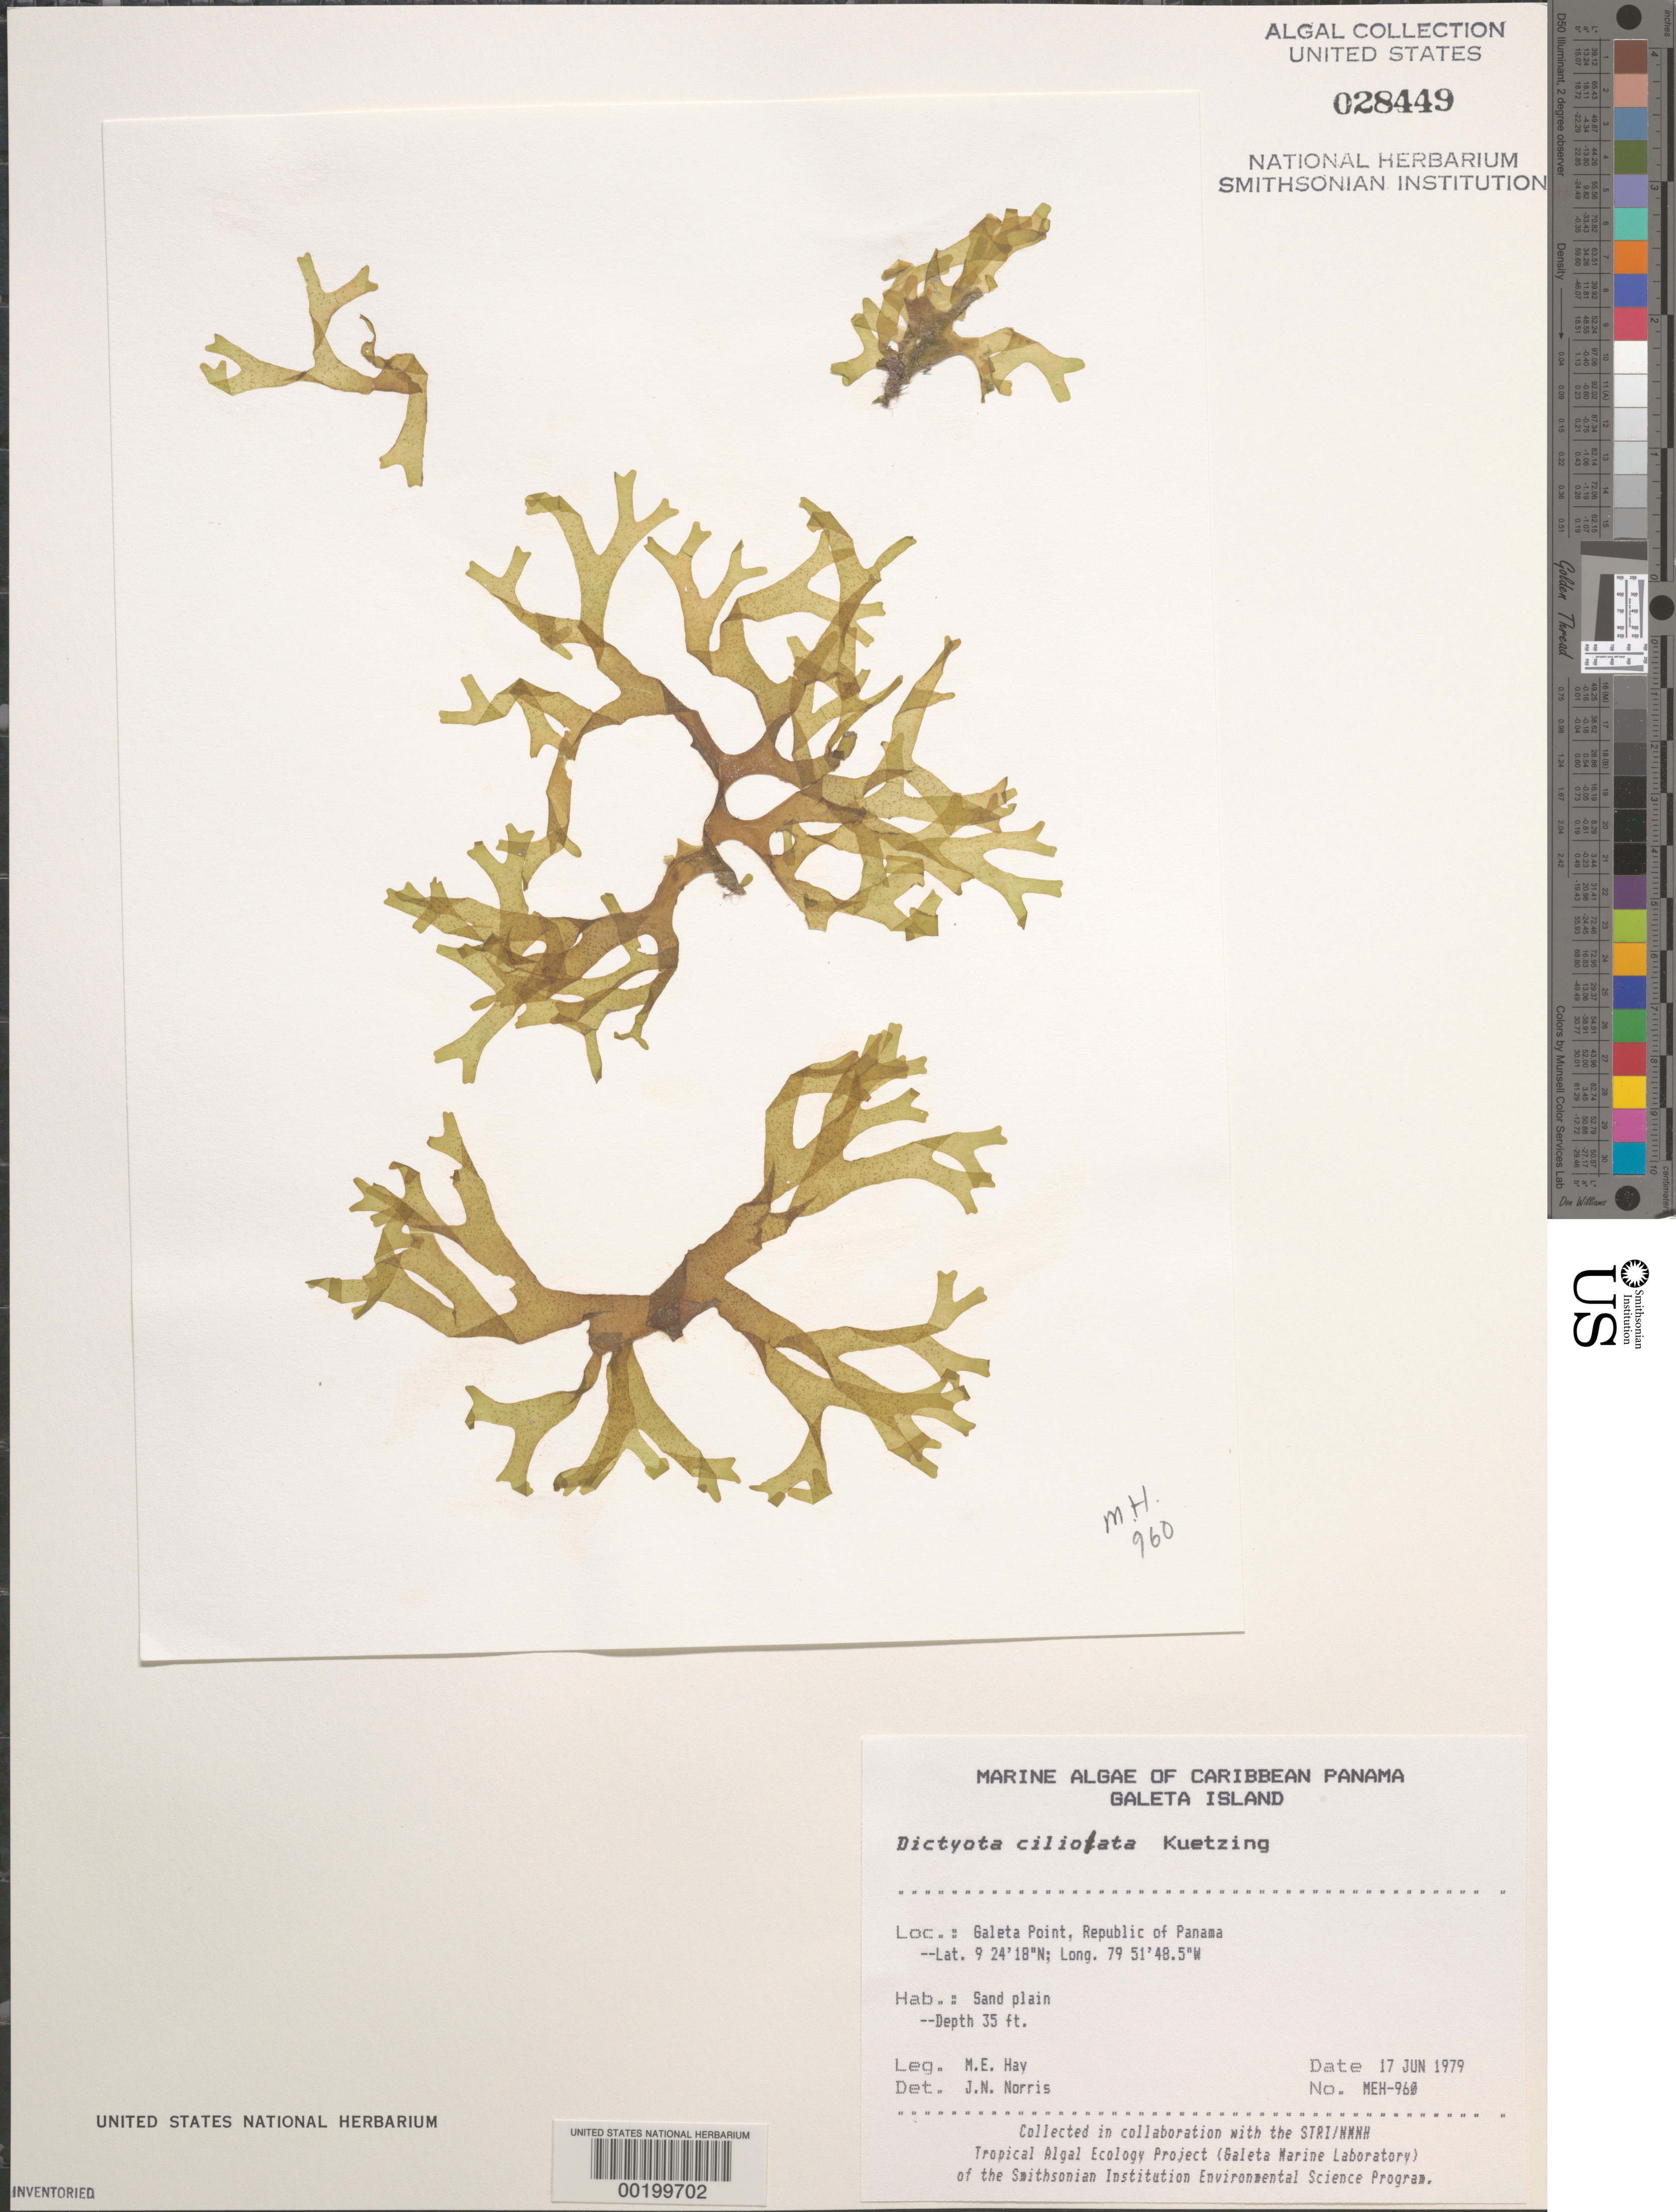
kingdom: Chromista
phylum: Ochrophyta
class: Phaeophyceae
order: Dictyotales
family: Dictyotaceae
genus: Dictyota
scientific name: Dictyota ciliolata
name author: Sond. ex Kütz.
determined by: Norris, James N.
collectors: M. E. Hay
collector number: MEH-960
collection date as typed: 17 Jun 1979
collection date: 1979-06-17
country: Panama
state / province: Colón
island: Galeta Island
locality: Galeta Point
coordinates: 9 24' 18" N, 79 51' 48.5" W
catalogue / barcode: US 28449